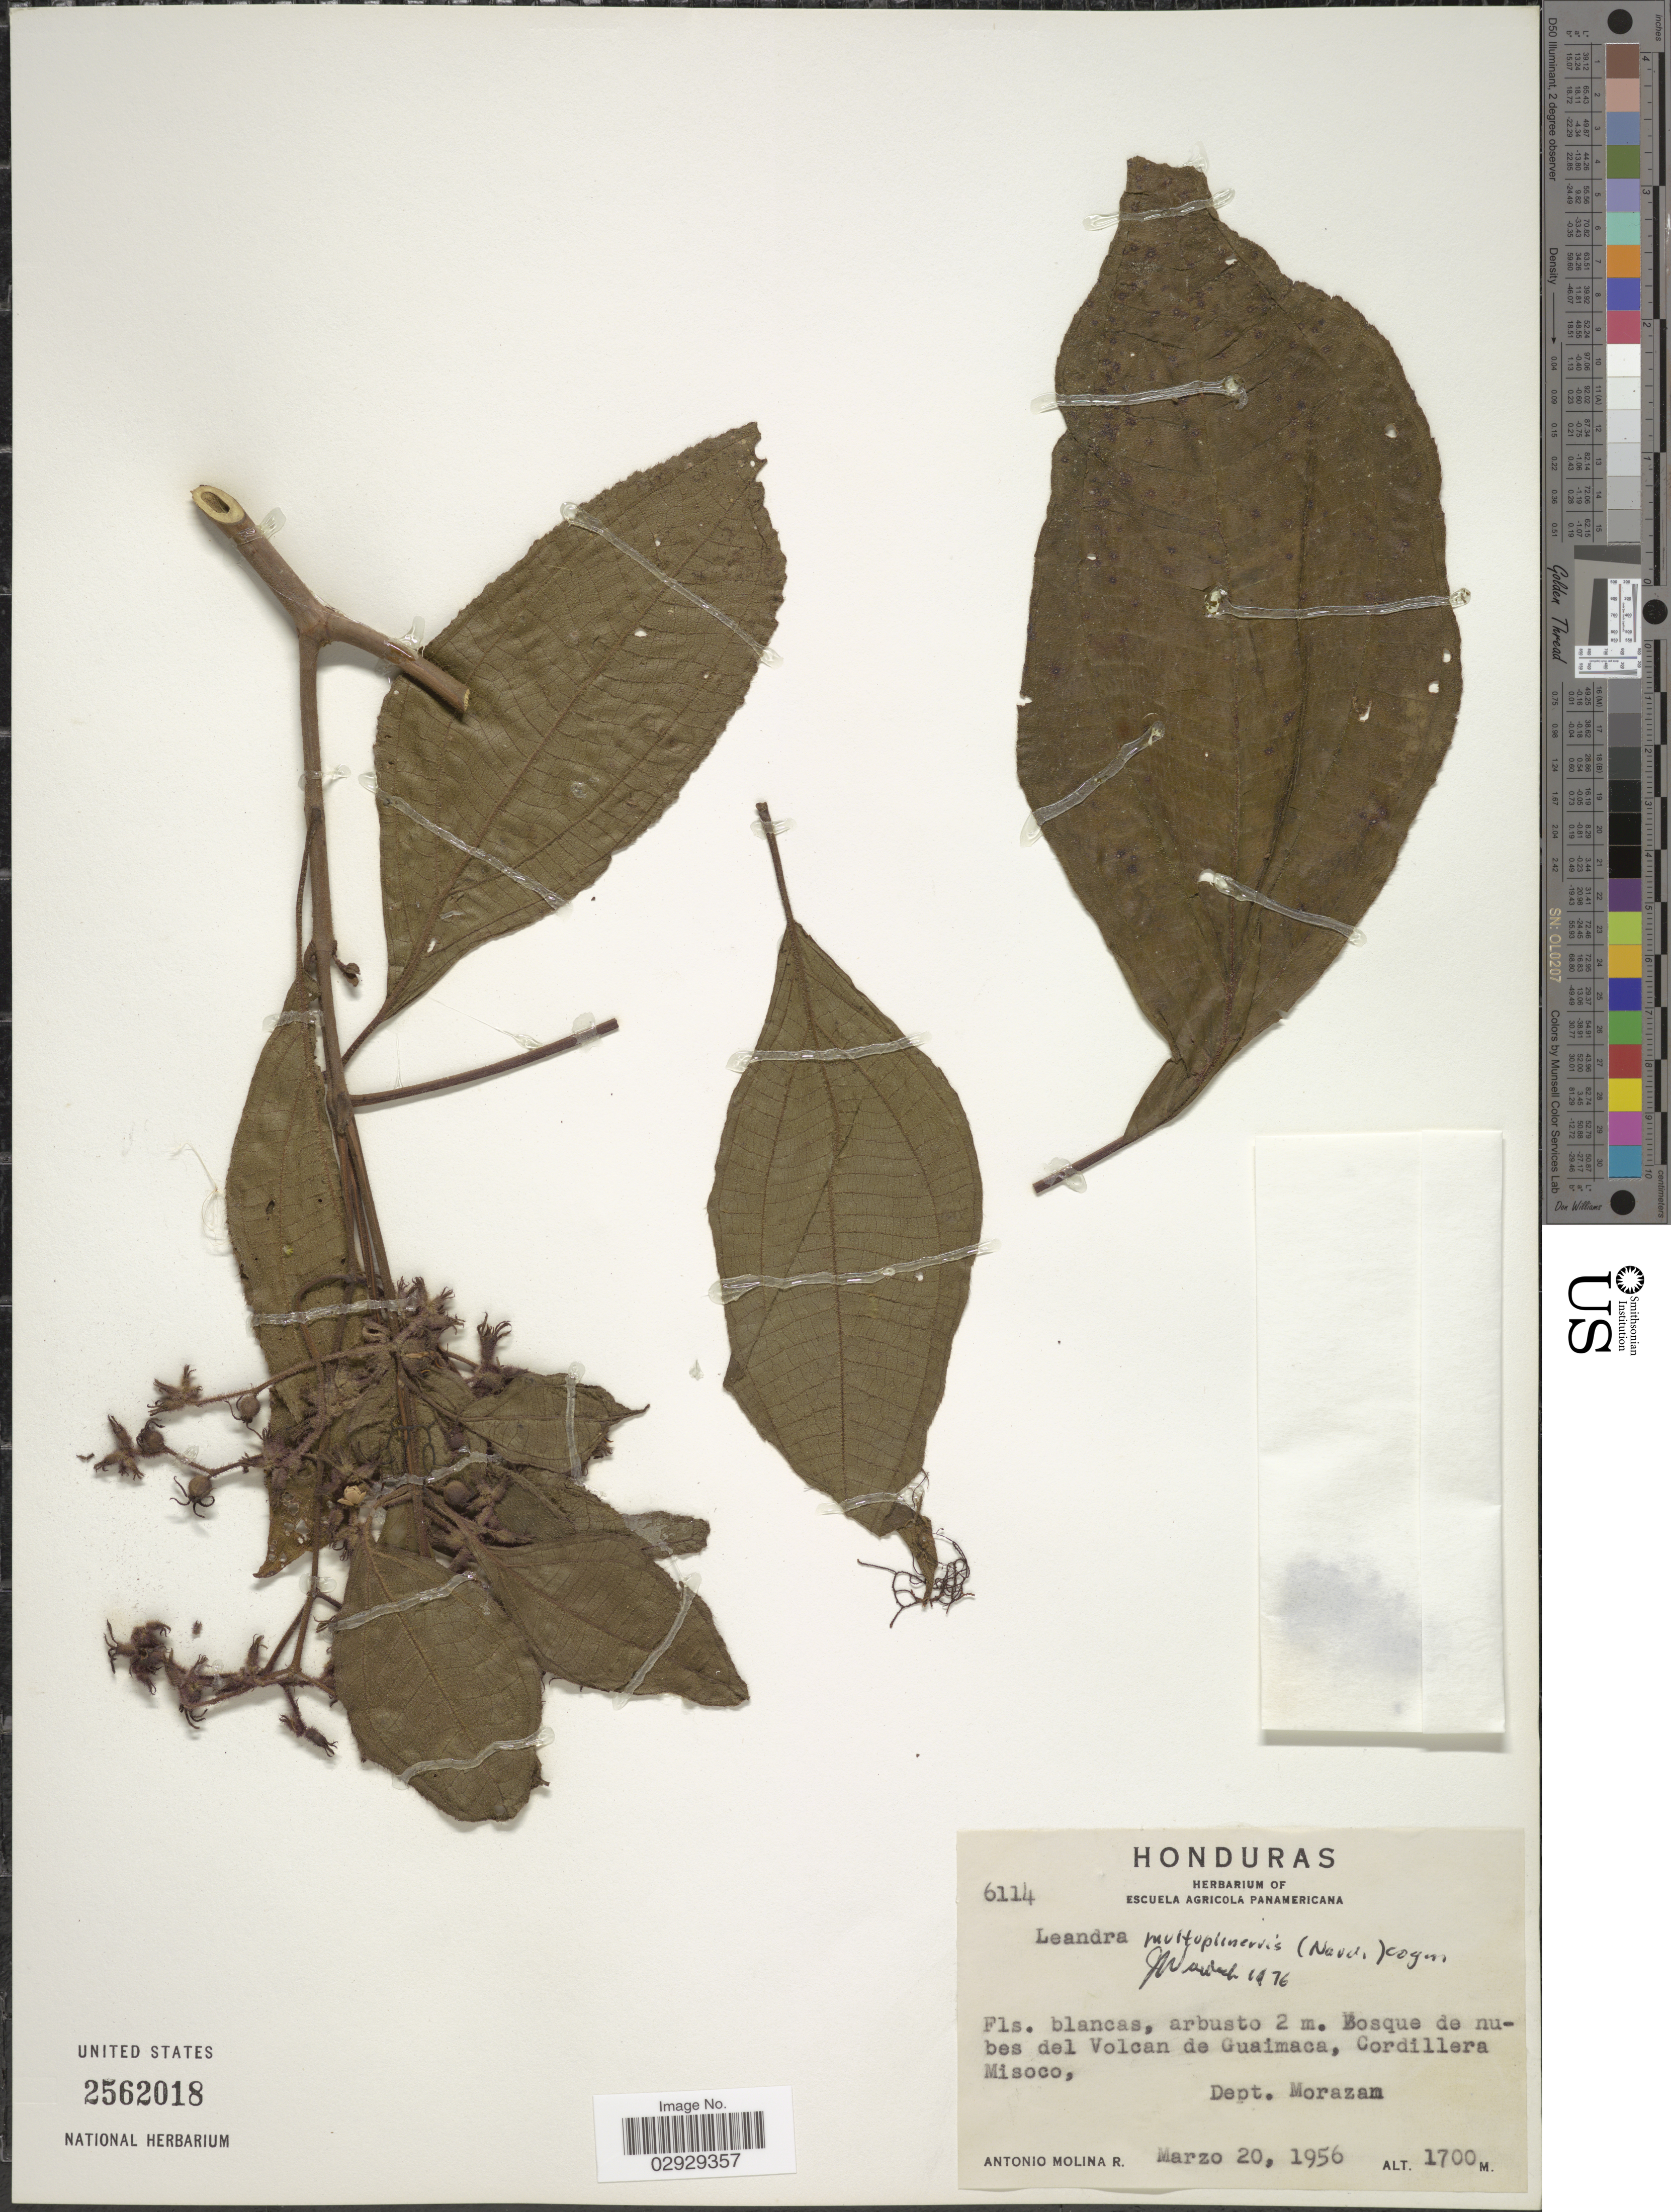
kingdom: Plantae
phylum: Tracheophyta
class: Magnoliopsida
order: Myrtales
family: Melastomataceae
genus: Leandra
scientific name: Leandra multiplinervis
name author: (Naudin) Cogn.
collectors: A. Molina R.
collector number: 6114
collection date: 1956-03-20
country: Honduras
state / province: Fco. Morazán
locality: Bosque de nubes del Volcan de Guaimaca, Cordillera Misoco, Dept. Morazan.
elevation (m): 1700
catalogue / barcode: US 2562018